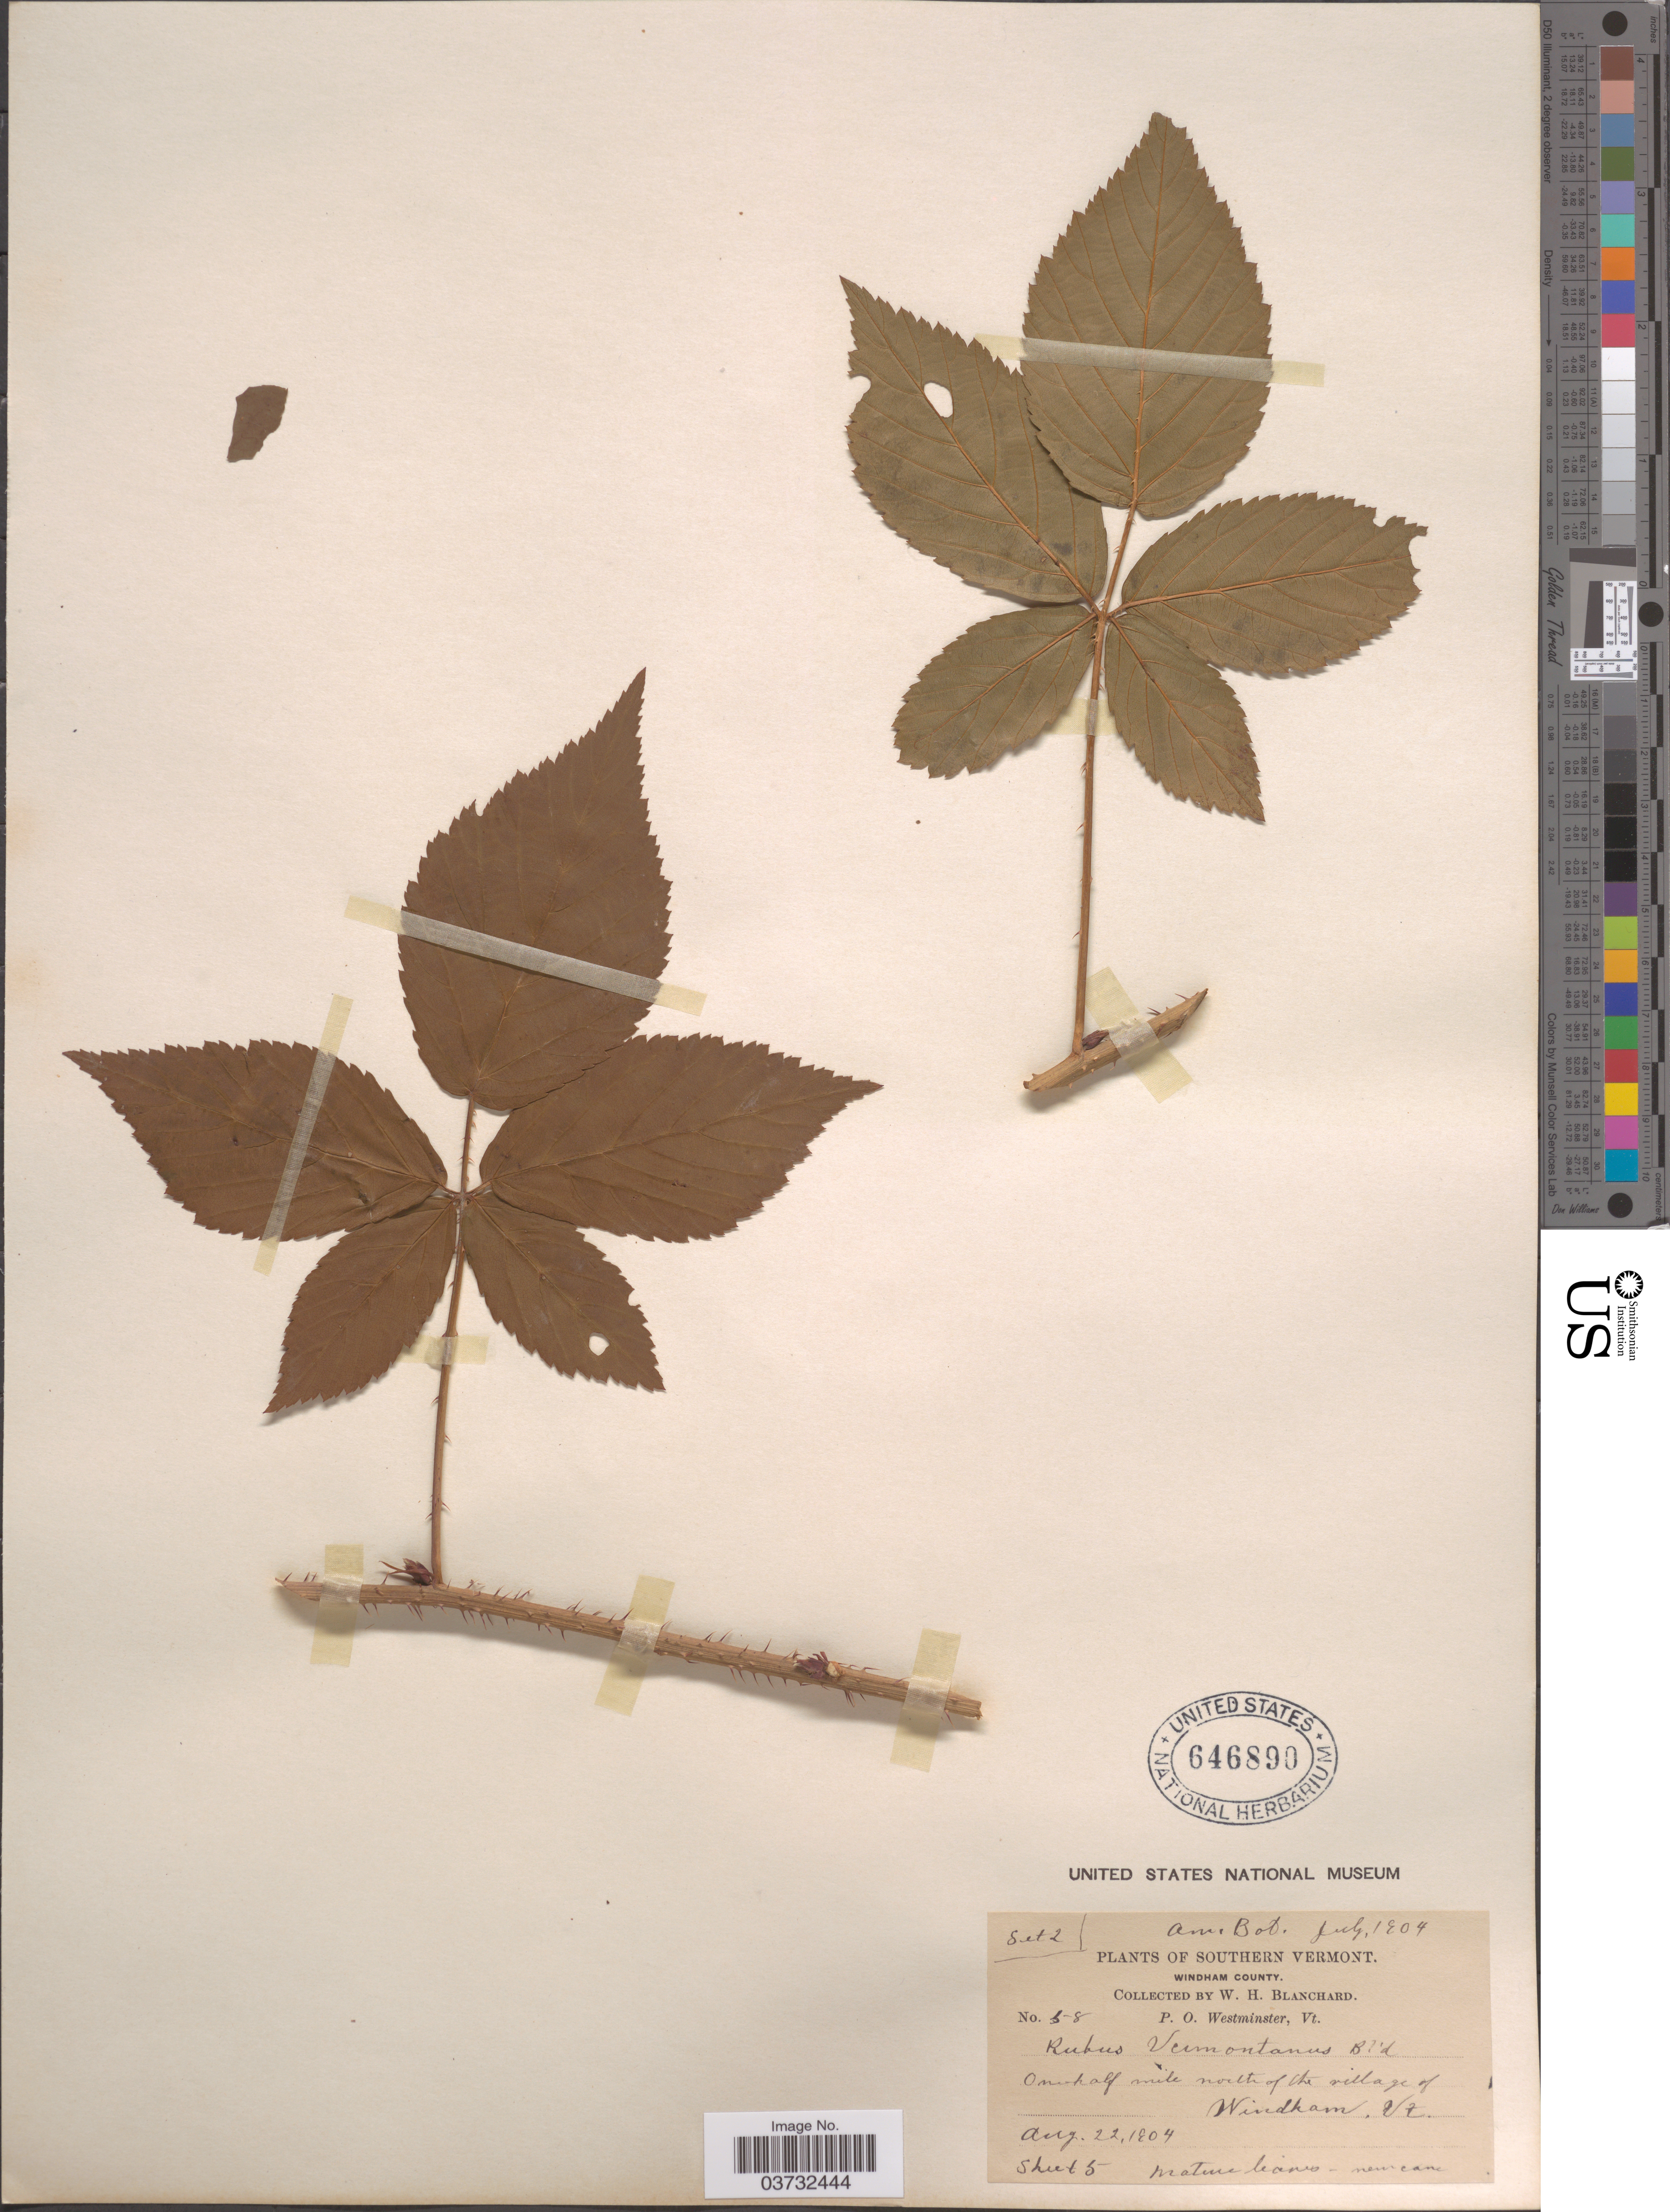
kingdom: Plantae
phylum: Tracheophyta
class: Magnoliopsida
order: Rosales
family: Rosaceae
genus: Rubus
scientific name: Rubus vermontanus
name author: Blanch.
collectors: W. H. Blanchard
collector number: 58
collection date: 1904-08-22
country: United States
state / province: Vermont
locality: Southern Vermont. Windham County. One half mile north of the village of Windham.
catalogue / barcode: US 646890